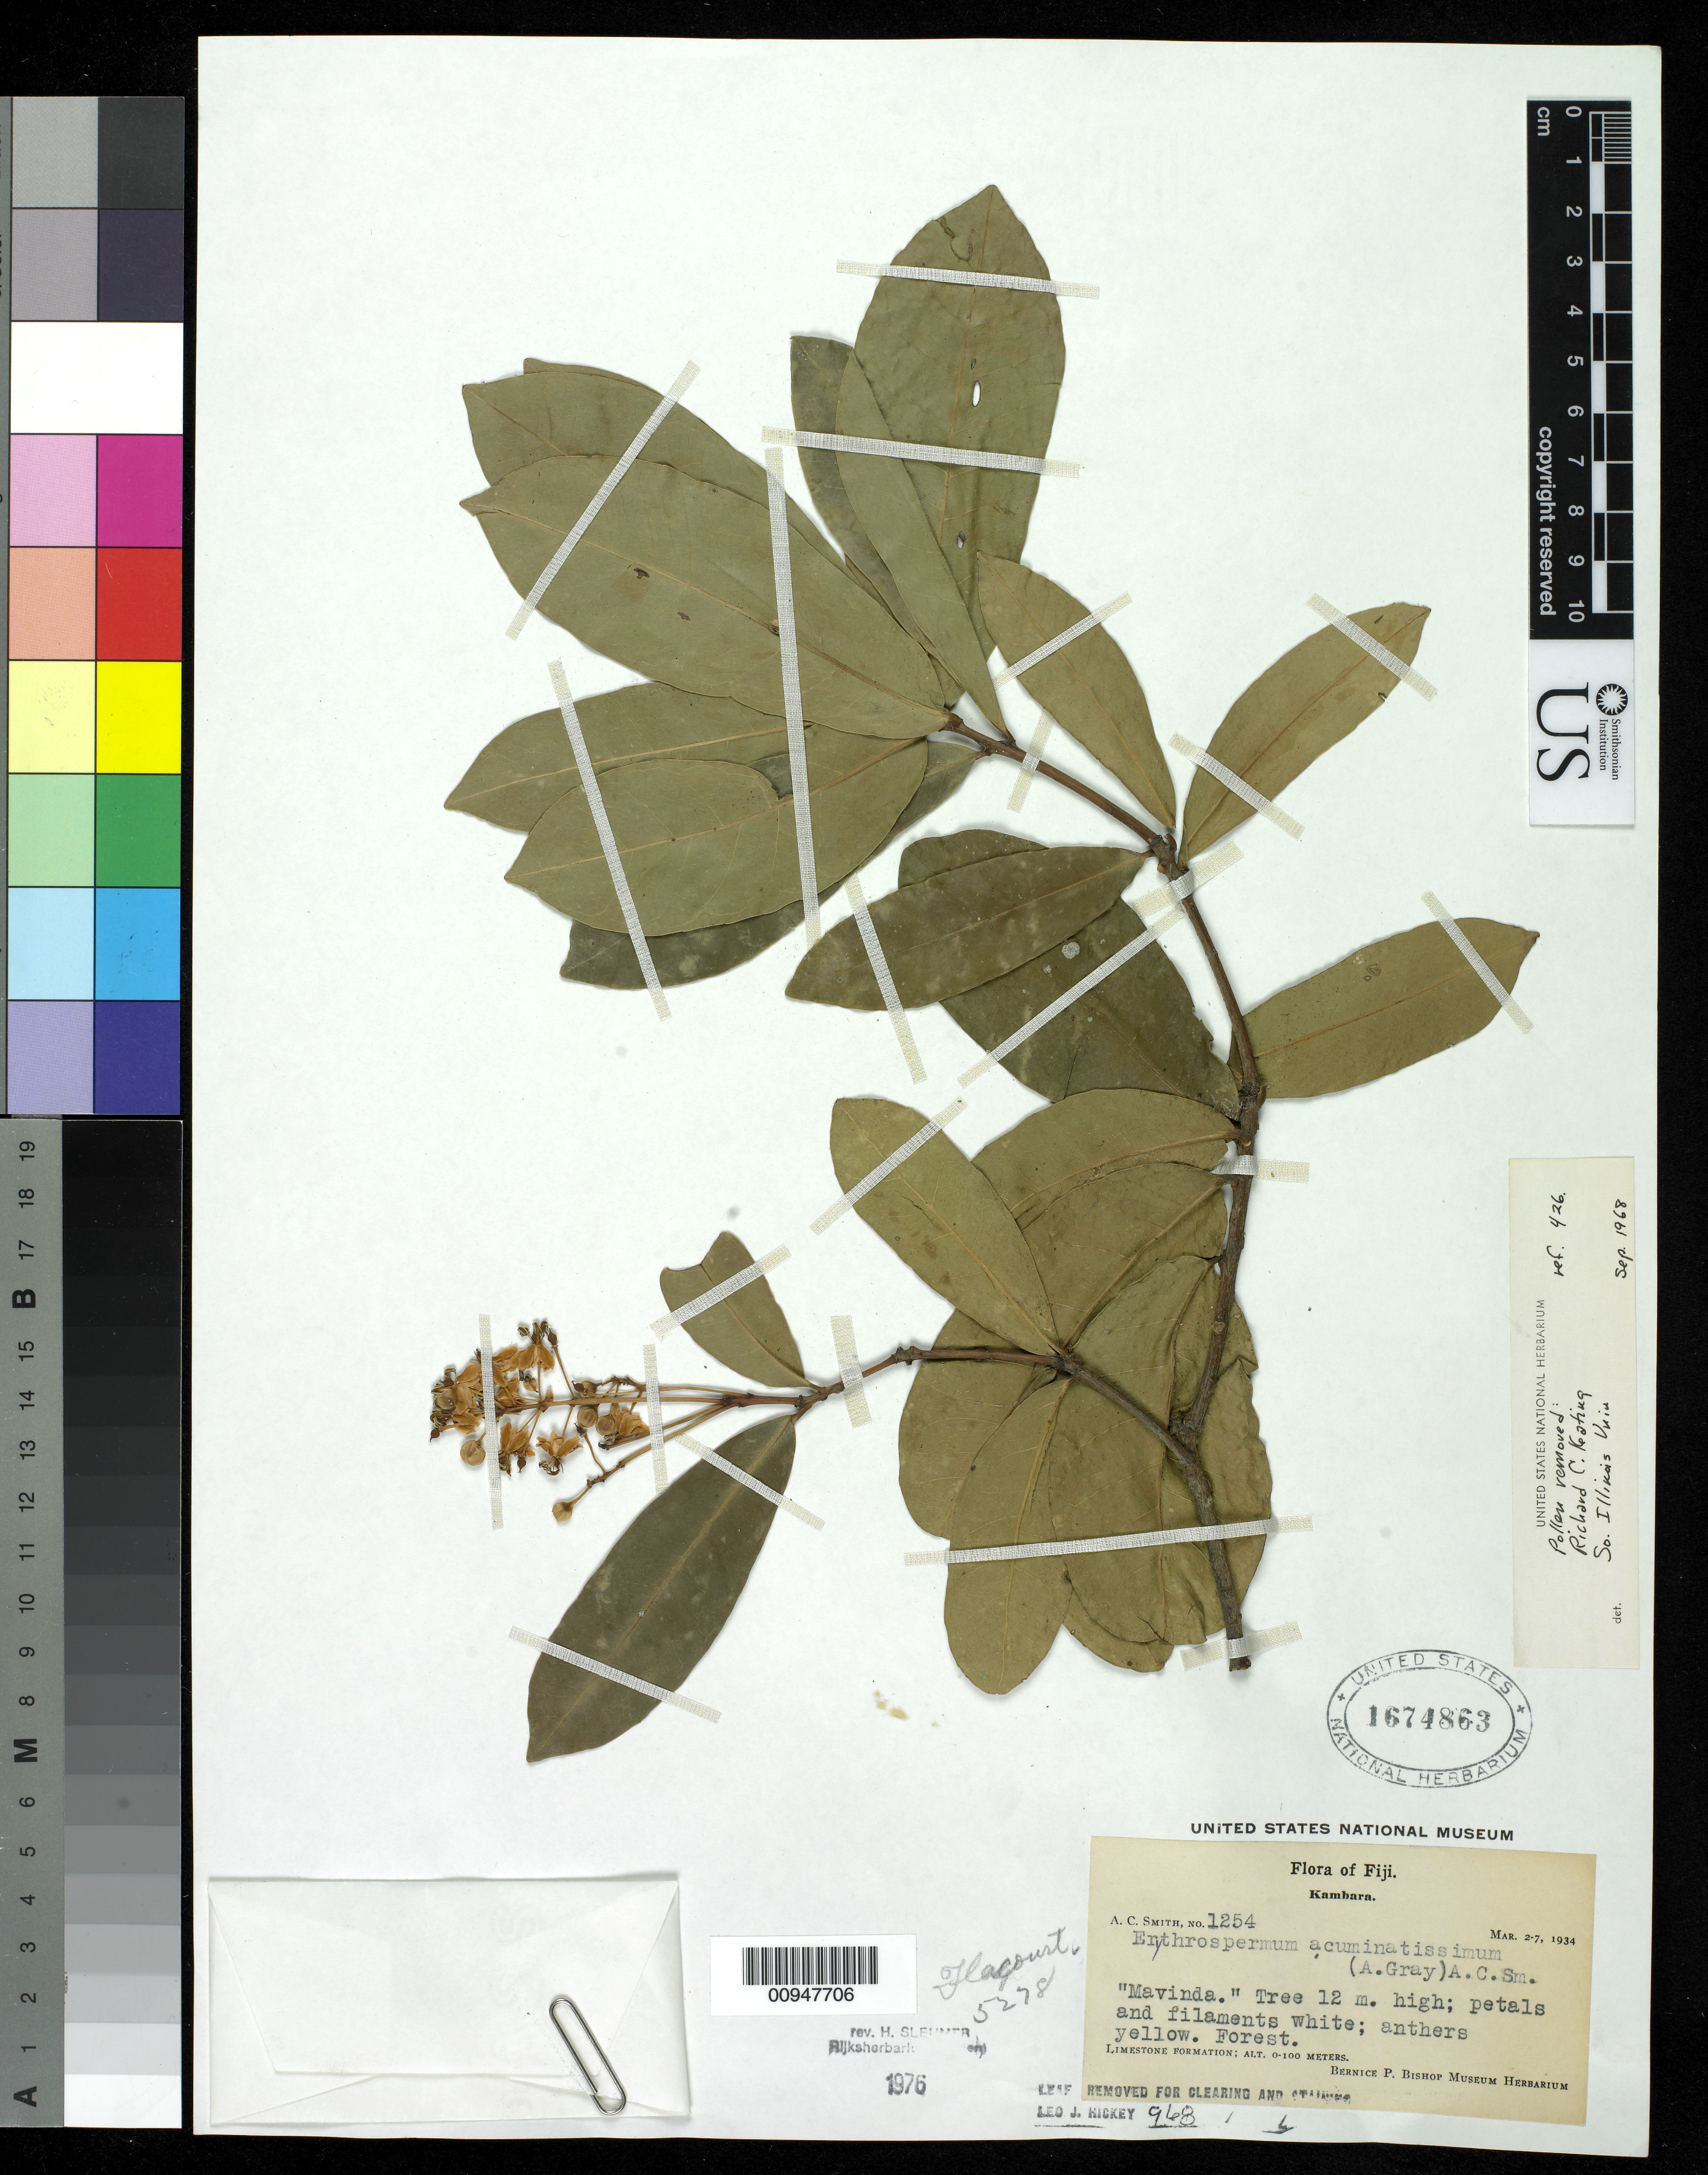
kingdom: Plantae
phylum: Tracheophyta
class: Magnoliopsida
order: Malpighiales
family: Achariaceae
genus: Erythrospermum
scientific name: Erythrospermum acuminatissimum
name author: (A. Gray) A.C. Sm.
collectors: C. A. Smith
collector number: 1254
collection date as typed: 02 Mar 1934 to 07 Mar 1934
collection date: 1934-03-02/1934-03-07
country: Fiji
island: Kabara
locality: Kambara Forest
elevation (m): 0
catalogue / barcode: US 1674863